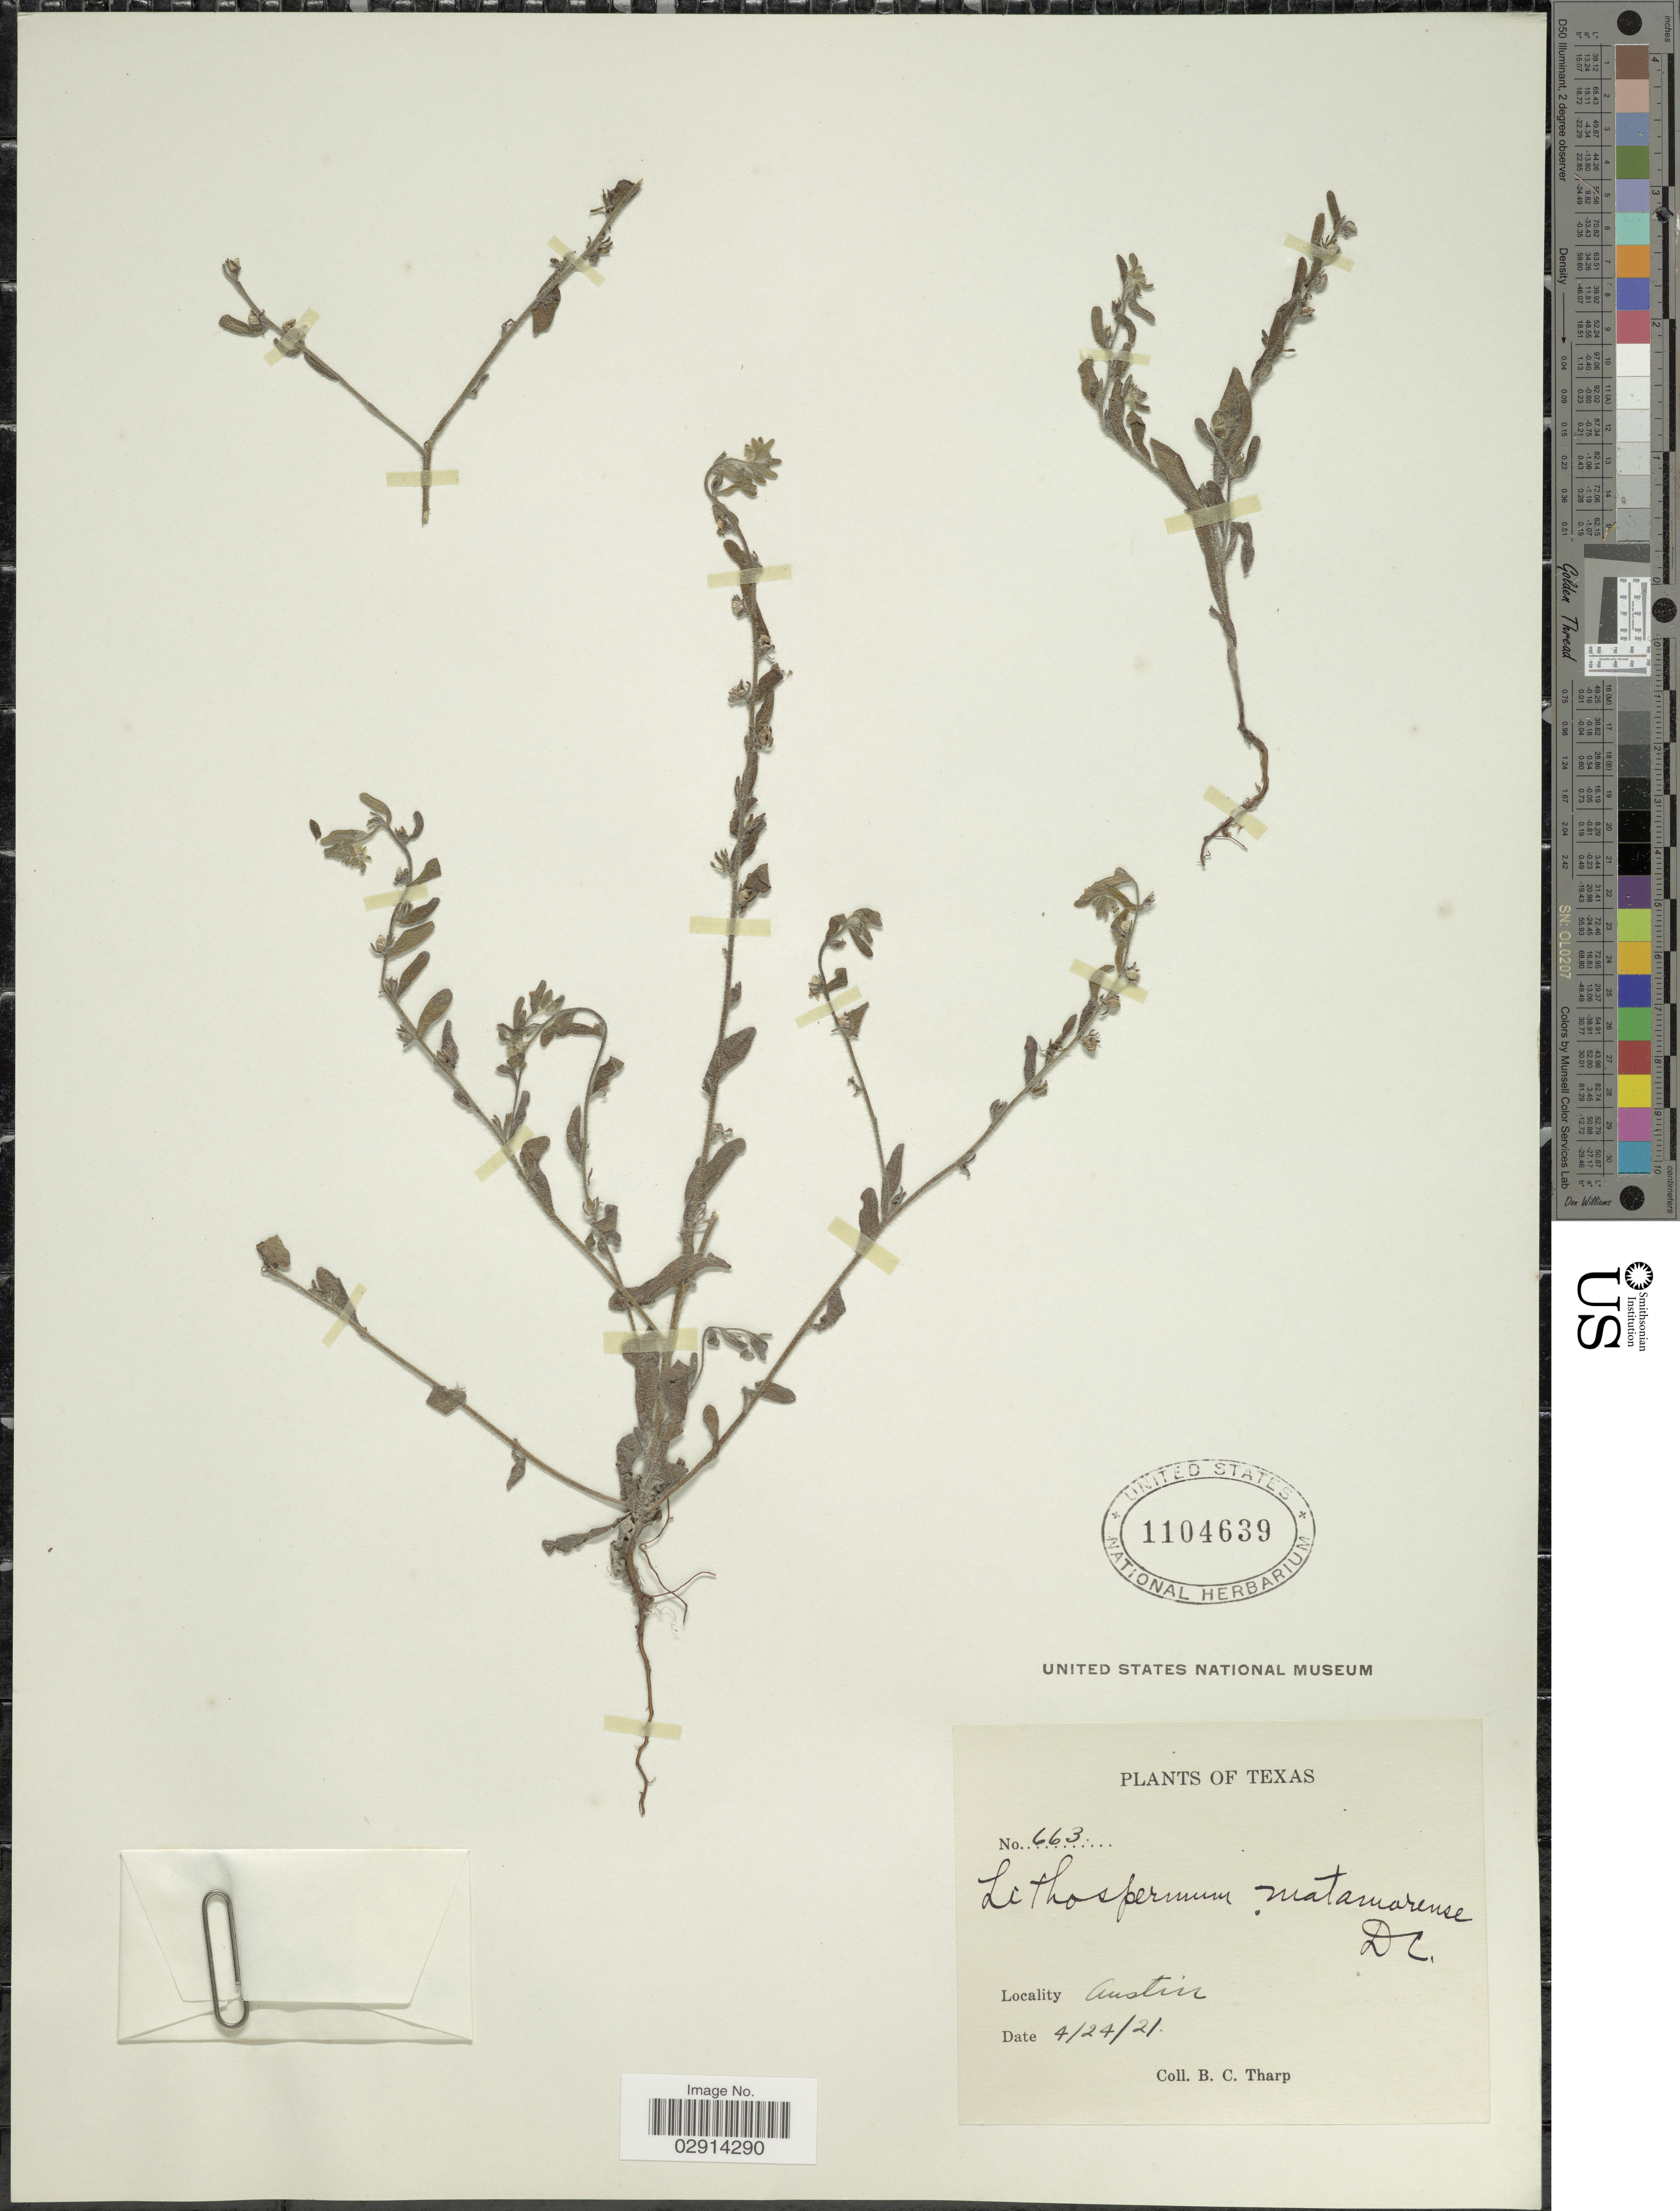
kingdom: Plantae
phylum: Tracheophyta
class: Magnoliopsida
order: Boraginales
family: Boraginaceae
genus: Lithospermum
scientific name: Lithospermum matamorense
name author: A. DC. in DC.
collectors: B. C. Tharp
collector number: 663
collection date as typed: Transcribed d/m/y: 24/4/21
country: United States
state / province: Texas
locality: Austin.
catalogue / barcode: US 1104639